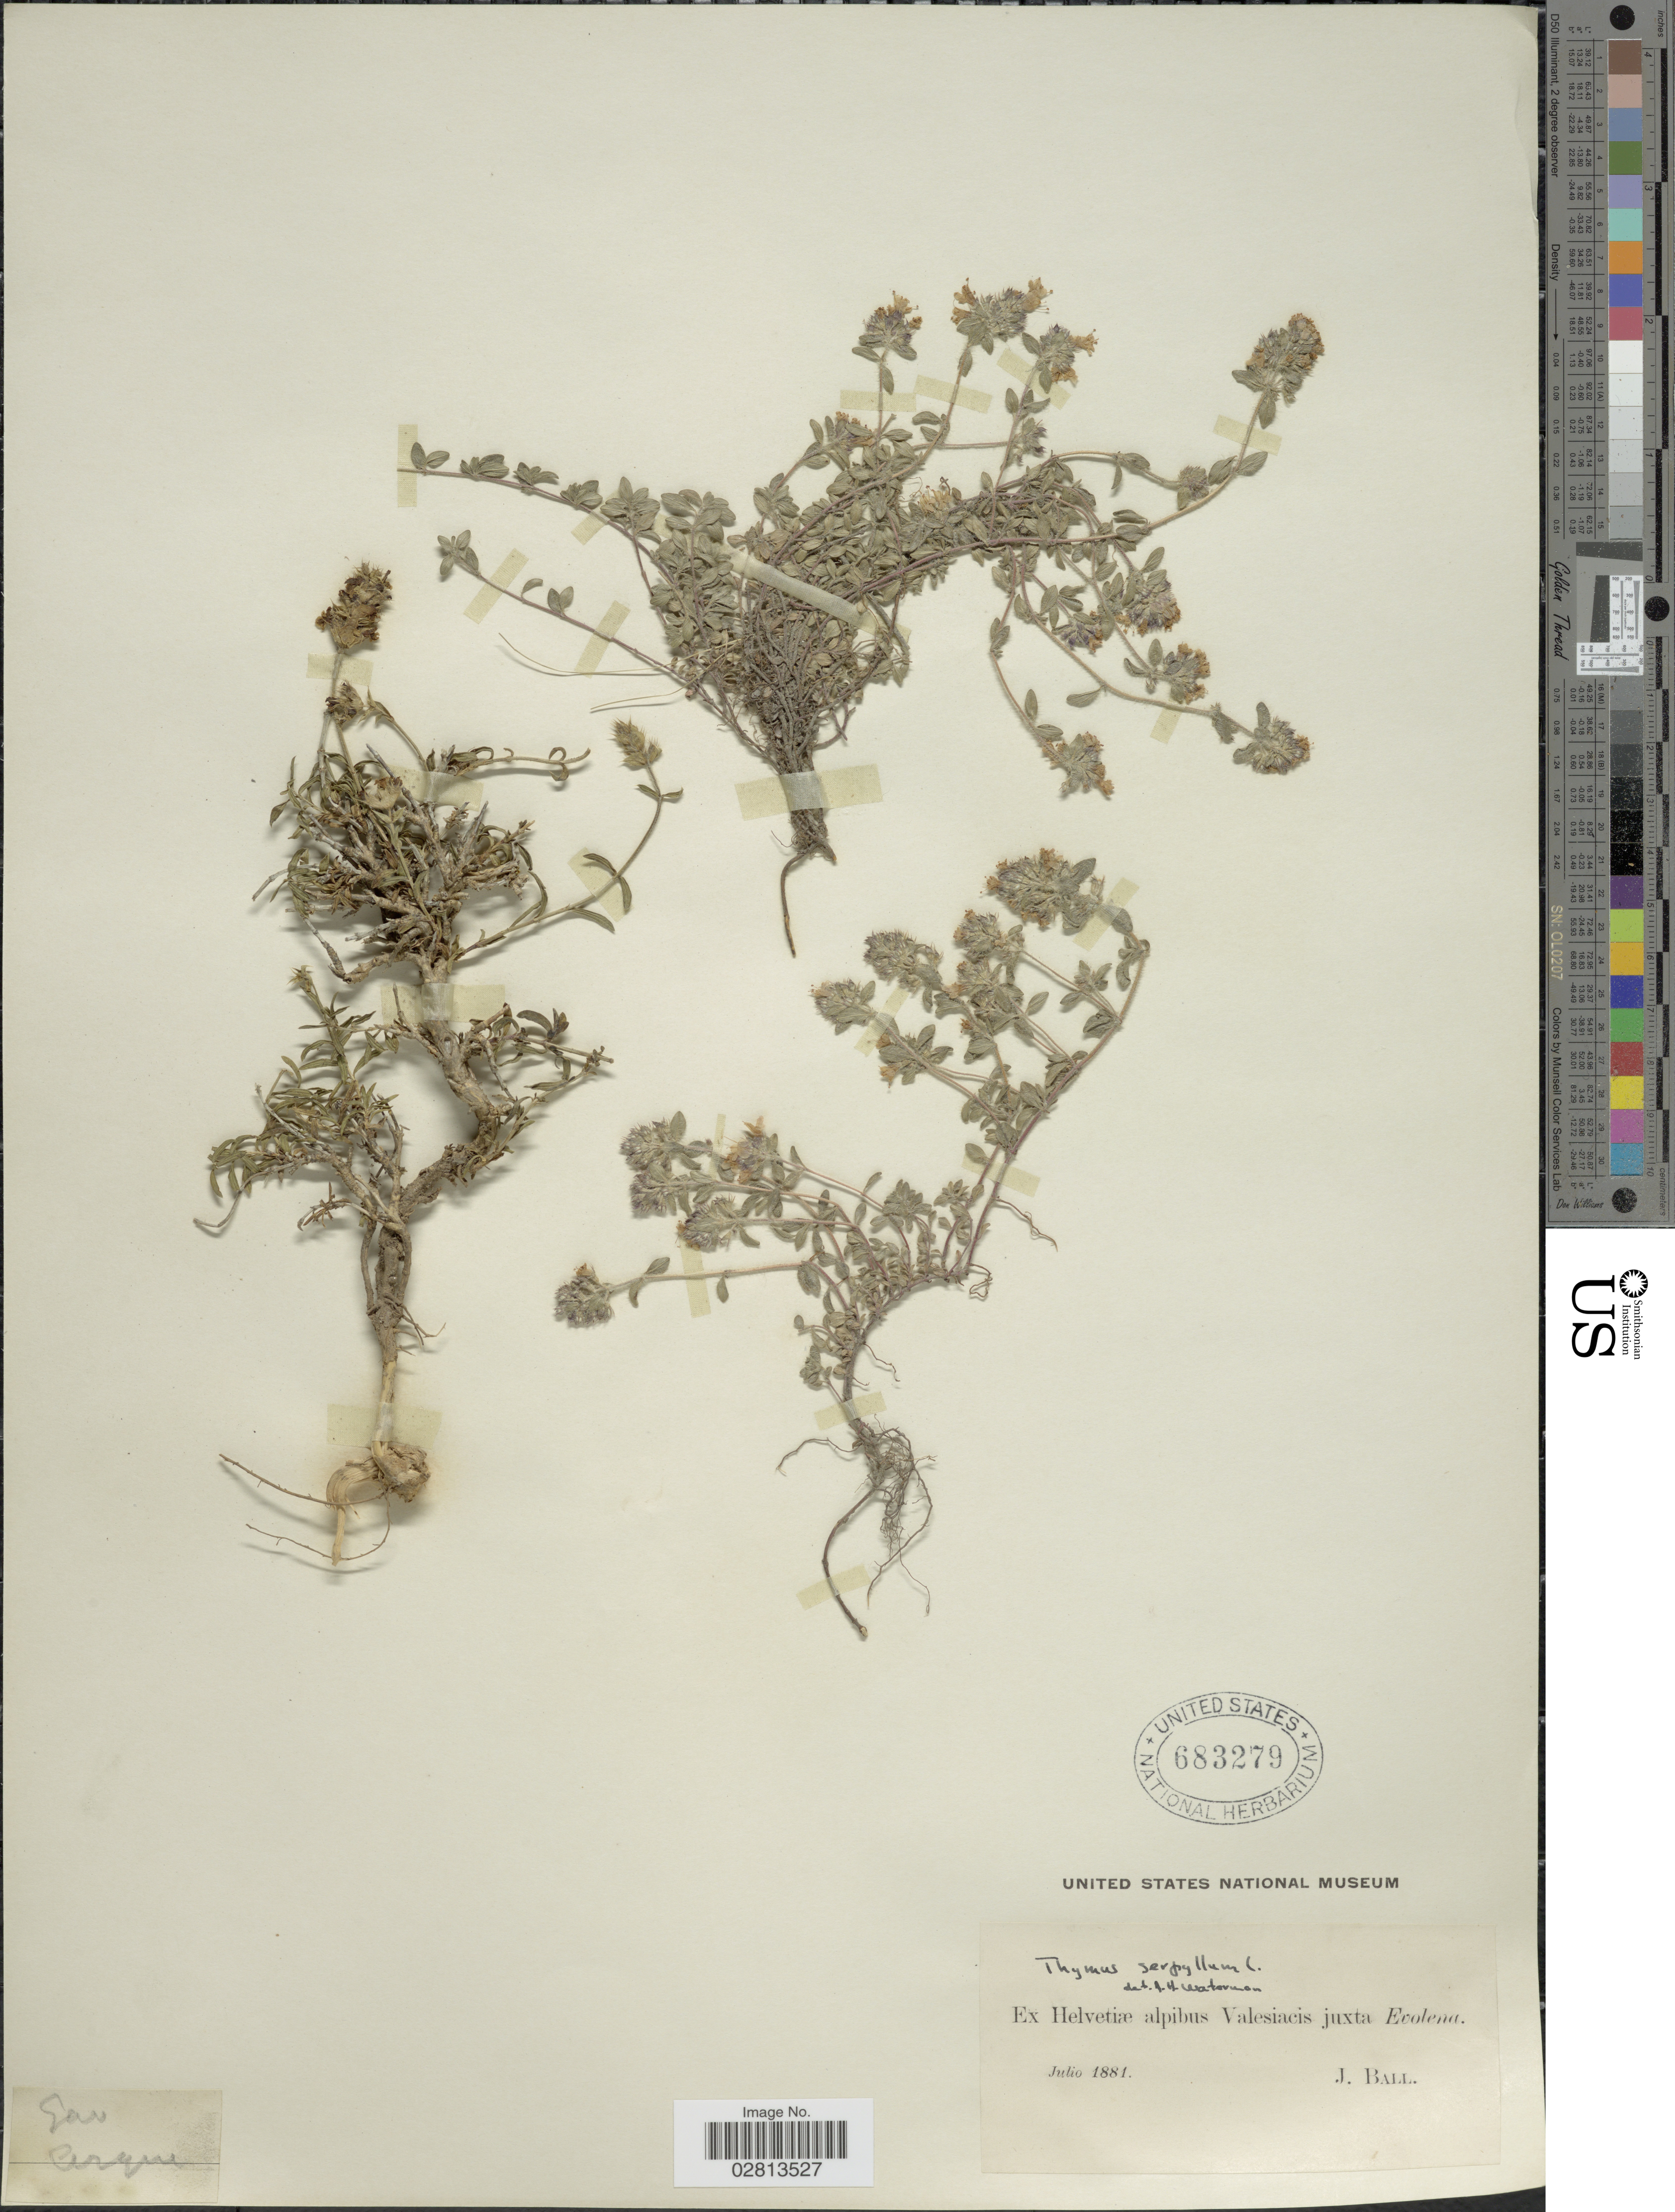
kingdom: Plantae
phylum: Tracheophyta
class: Magnoliopsida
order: Lamiales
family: Lamiaceae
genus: Thymus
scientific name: Thymus serpyllum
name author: L.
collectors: J. Ball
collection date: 1881-07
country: Switzerland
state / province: Valais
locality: Ex Helvetiæ alpibus Valesiacis juxta Evolena.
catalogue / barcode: US 683279